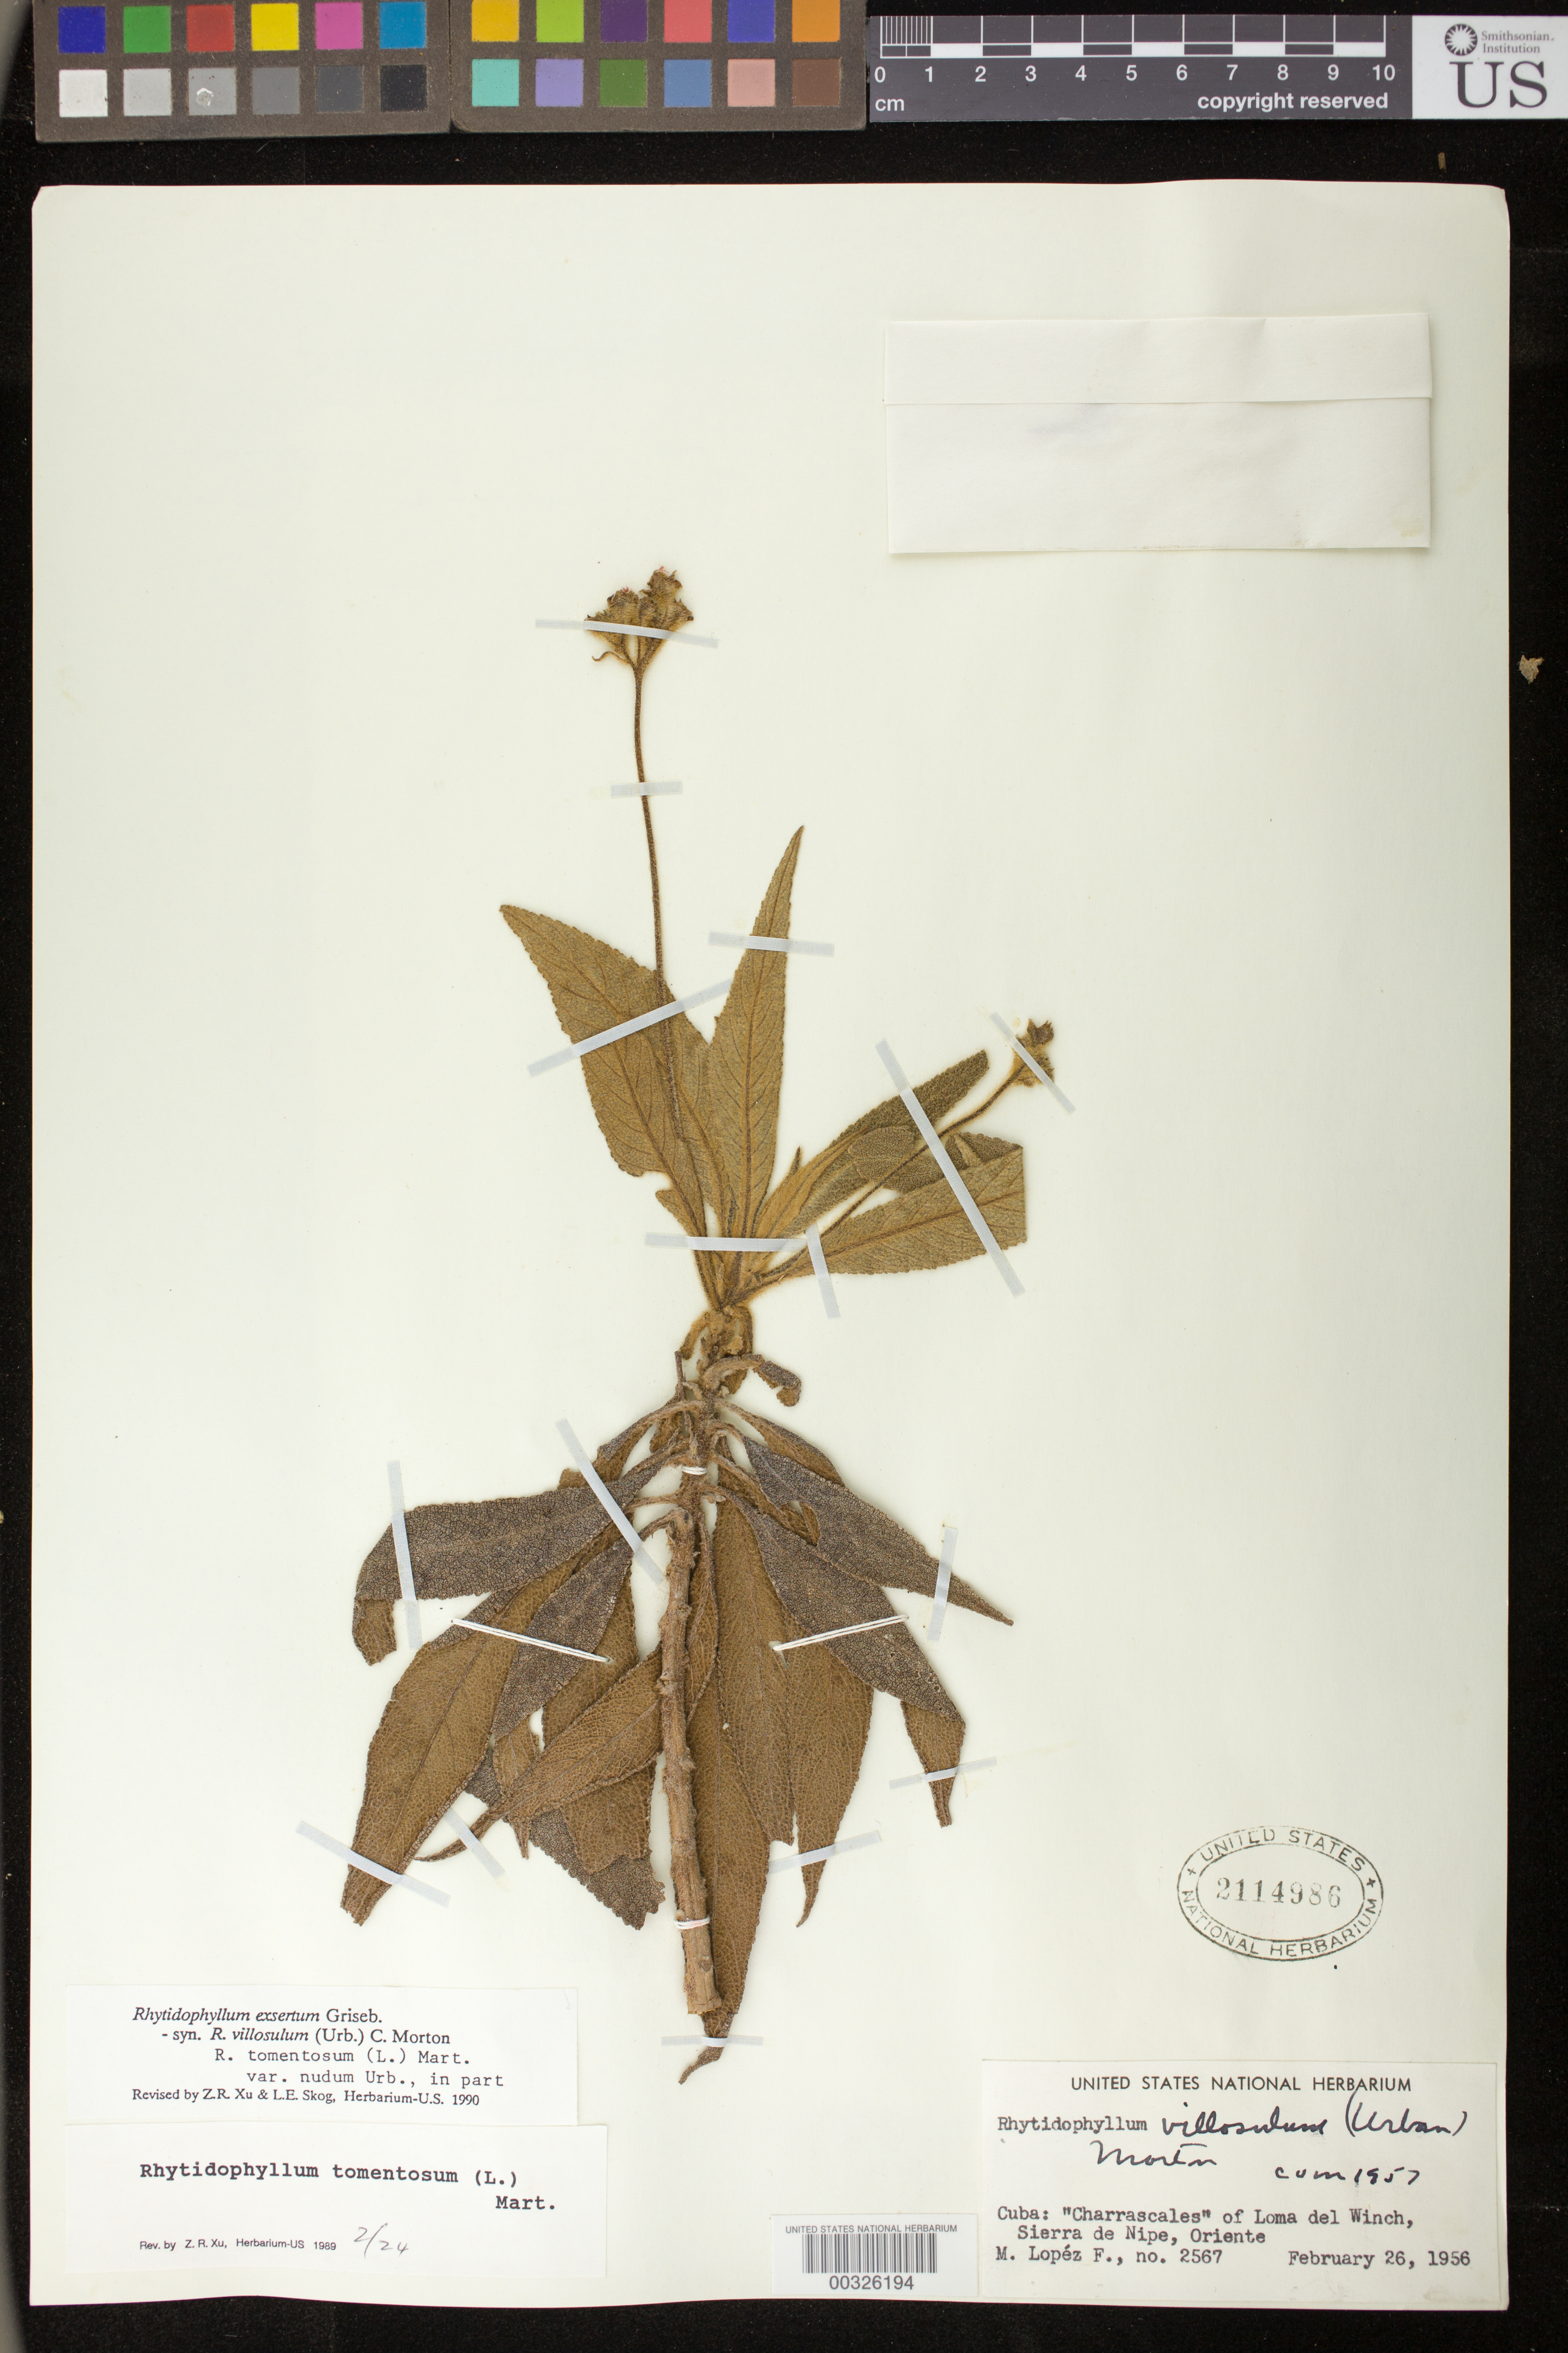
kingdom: Plantae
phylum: Tracheophyta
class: Magnoliopsida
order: Lamiales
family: Gesneriaceae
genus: Rhytidophyllum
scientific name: Rhytidophyllum exsertum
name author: Griseb.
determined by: Skog, Laurence E.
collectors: M. López Figueiras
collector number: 2567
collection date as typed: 26 Feb 1956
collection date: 1956-02-26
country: Cuba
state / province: Oriente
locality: Charrascales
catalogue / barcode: US 2114986